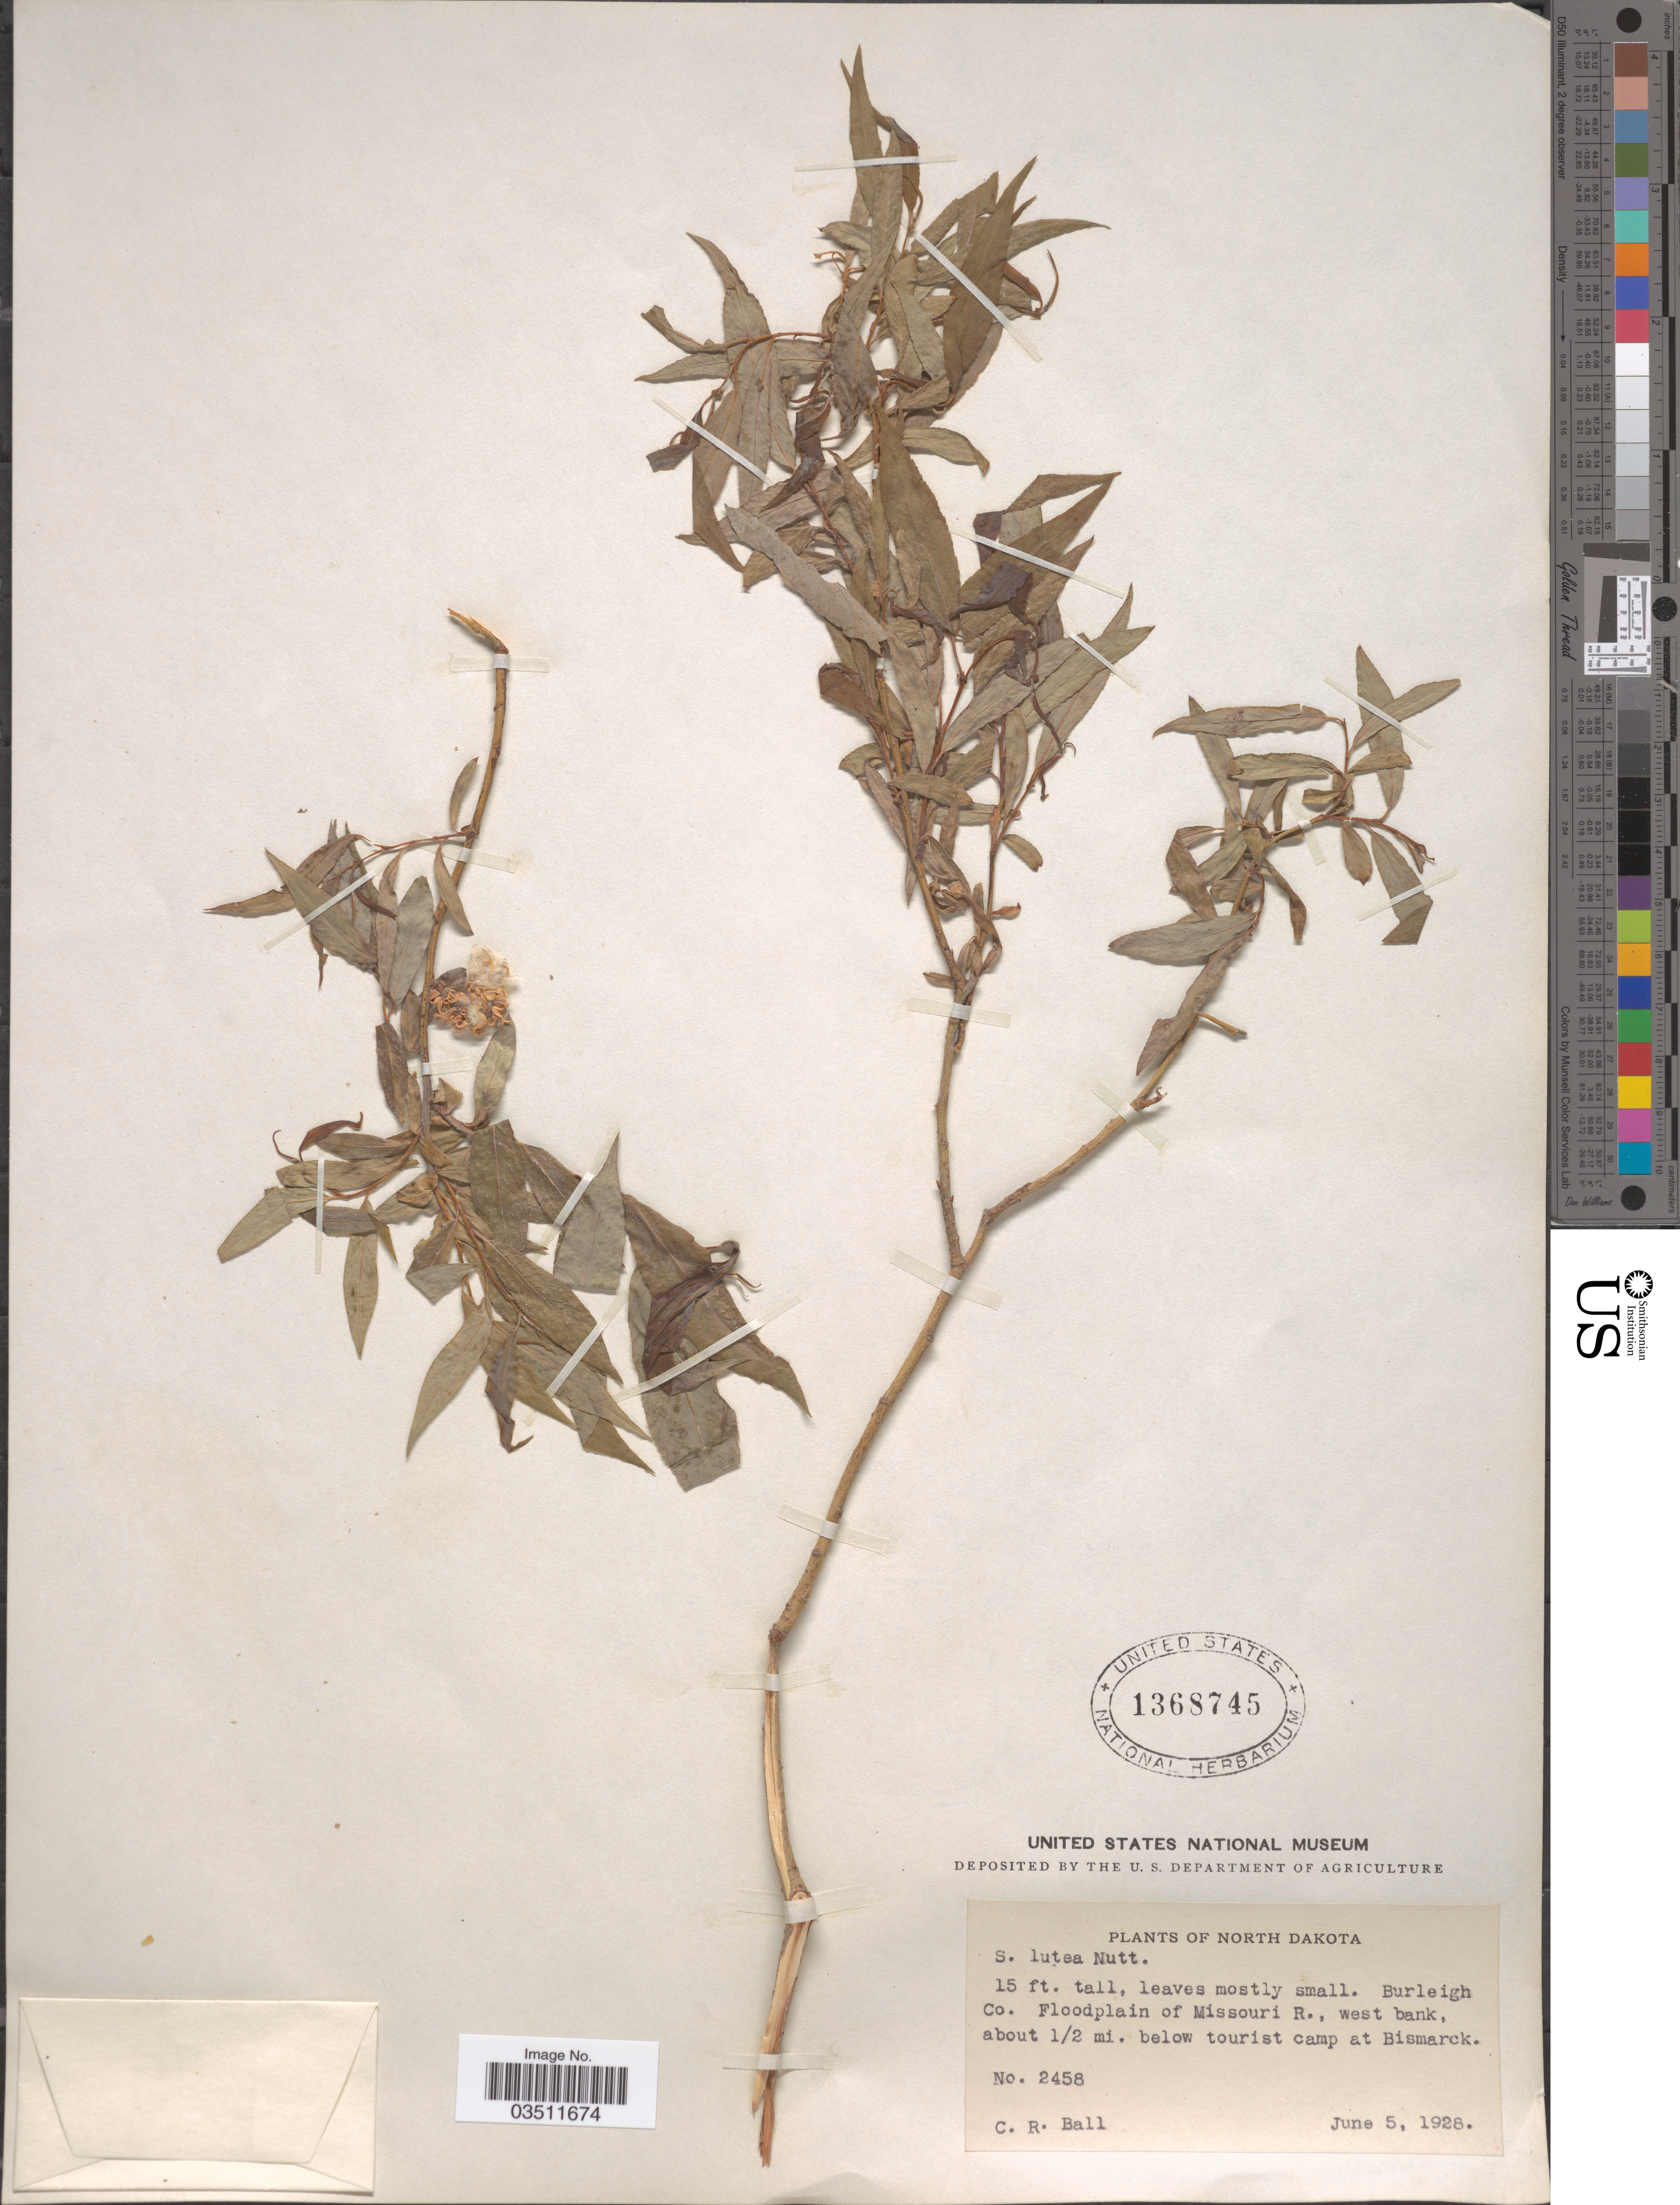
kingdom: Plantae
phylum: Tracheophyta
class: Magnoliopsida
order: Malpighiales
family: Salicaceae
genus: Salix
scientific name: Salix lutea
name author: Nutt.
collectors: C. R. Ball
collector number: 2458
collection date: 1928-06-05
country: United States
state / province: North Dakota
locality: Burleigh Co. Floodplain of Missouri R., west bank, about ½ mi. below tourist camp at Bismarck.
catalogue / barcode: US 1368745